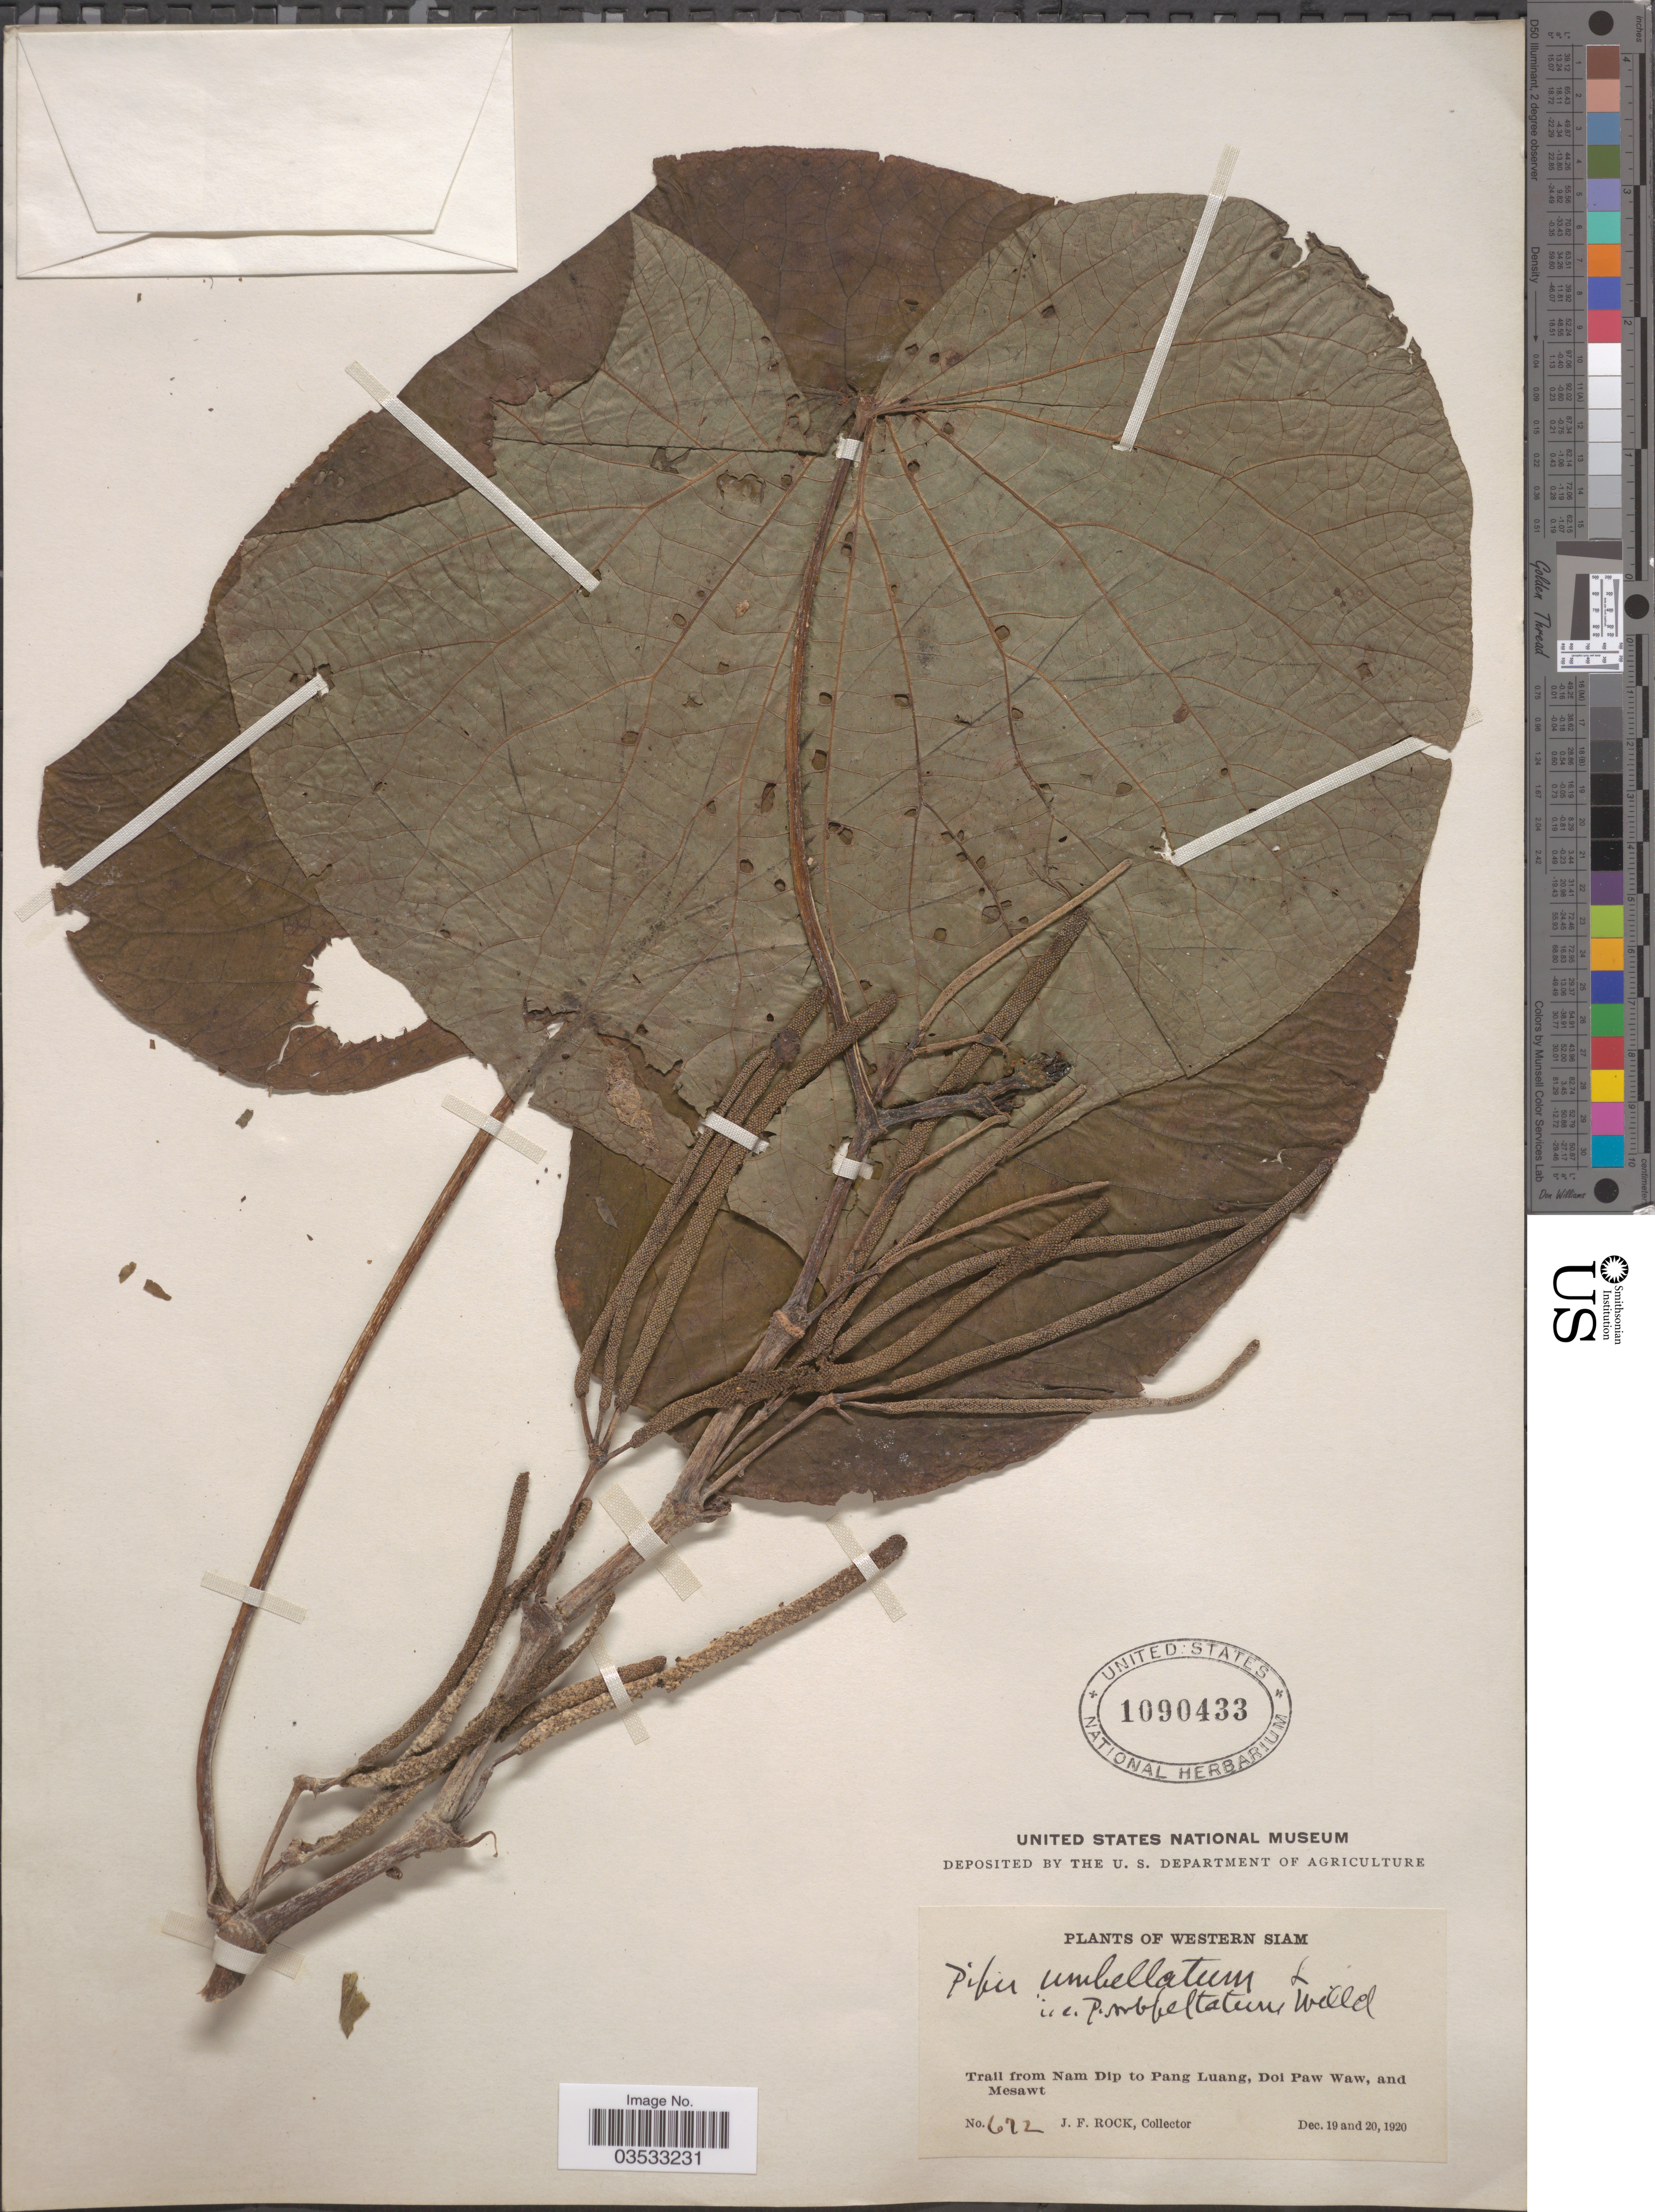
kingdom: Plantae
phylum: Tracheophyta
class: Magnoliopsida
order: Piperales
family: Piperaceae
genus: Piper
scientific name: Piper umbellatum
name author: L.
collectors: J. Rock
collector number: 672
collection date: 1920-12-19/1920-12-20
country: Thailand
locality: Western Siam. Trail from Nam Dip to Pang Luang, Doi Paw Paw, and Mesawt.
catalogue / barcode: US 1090433